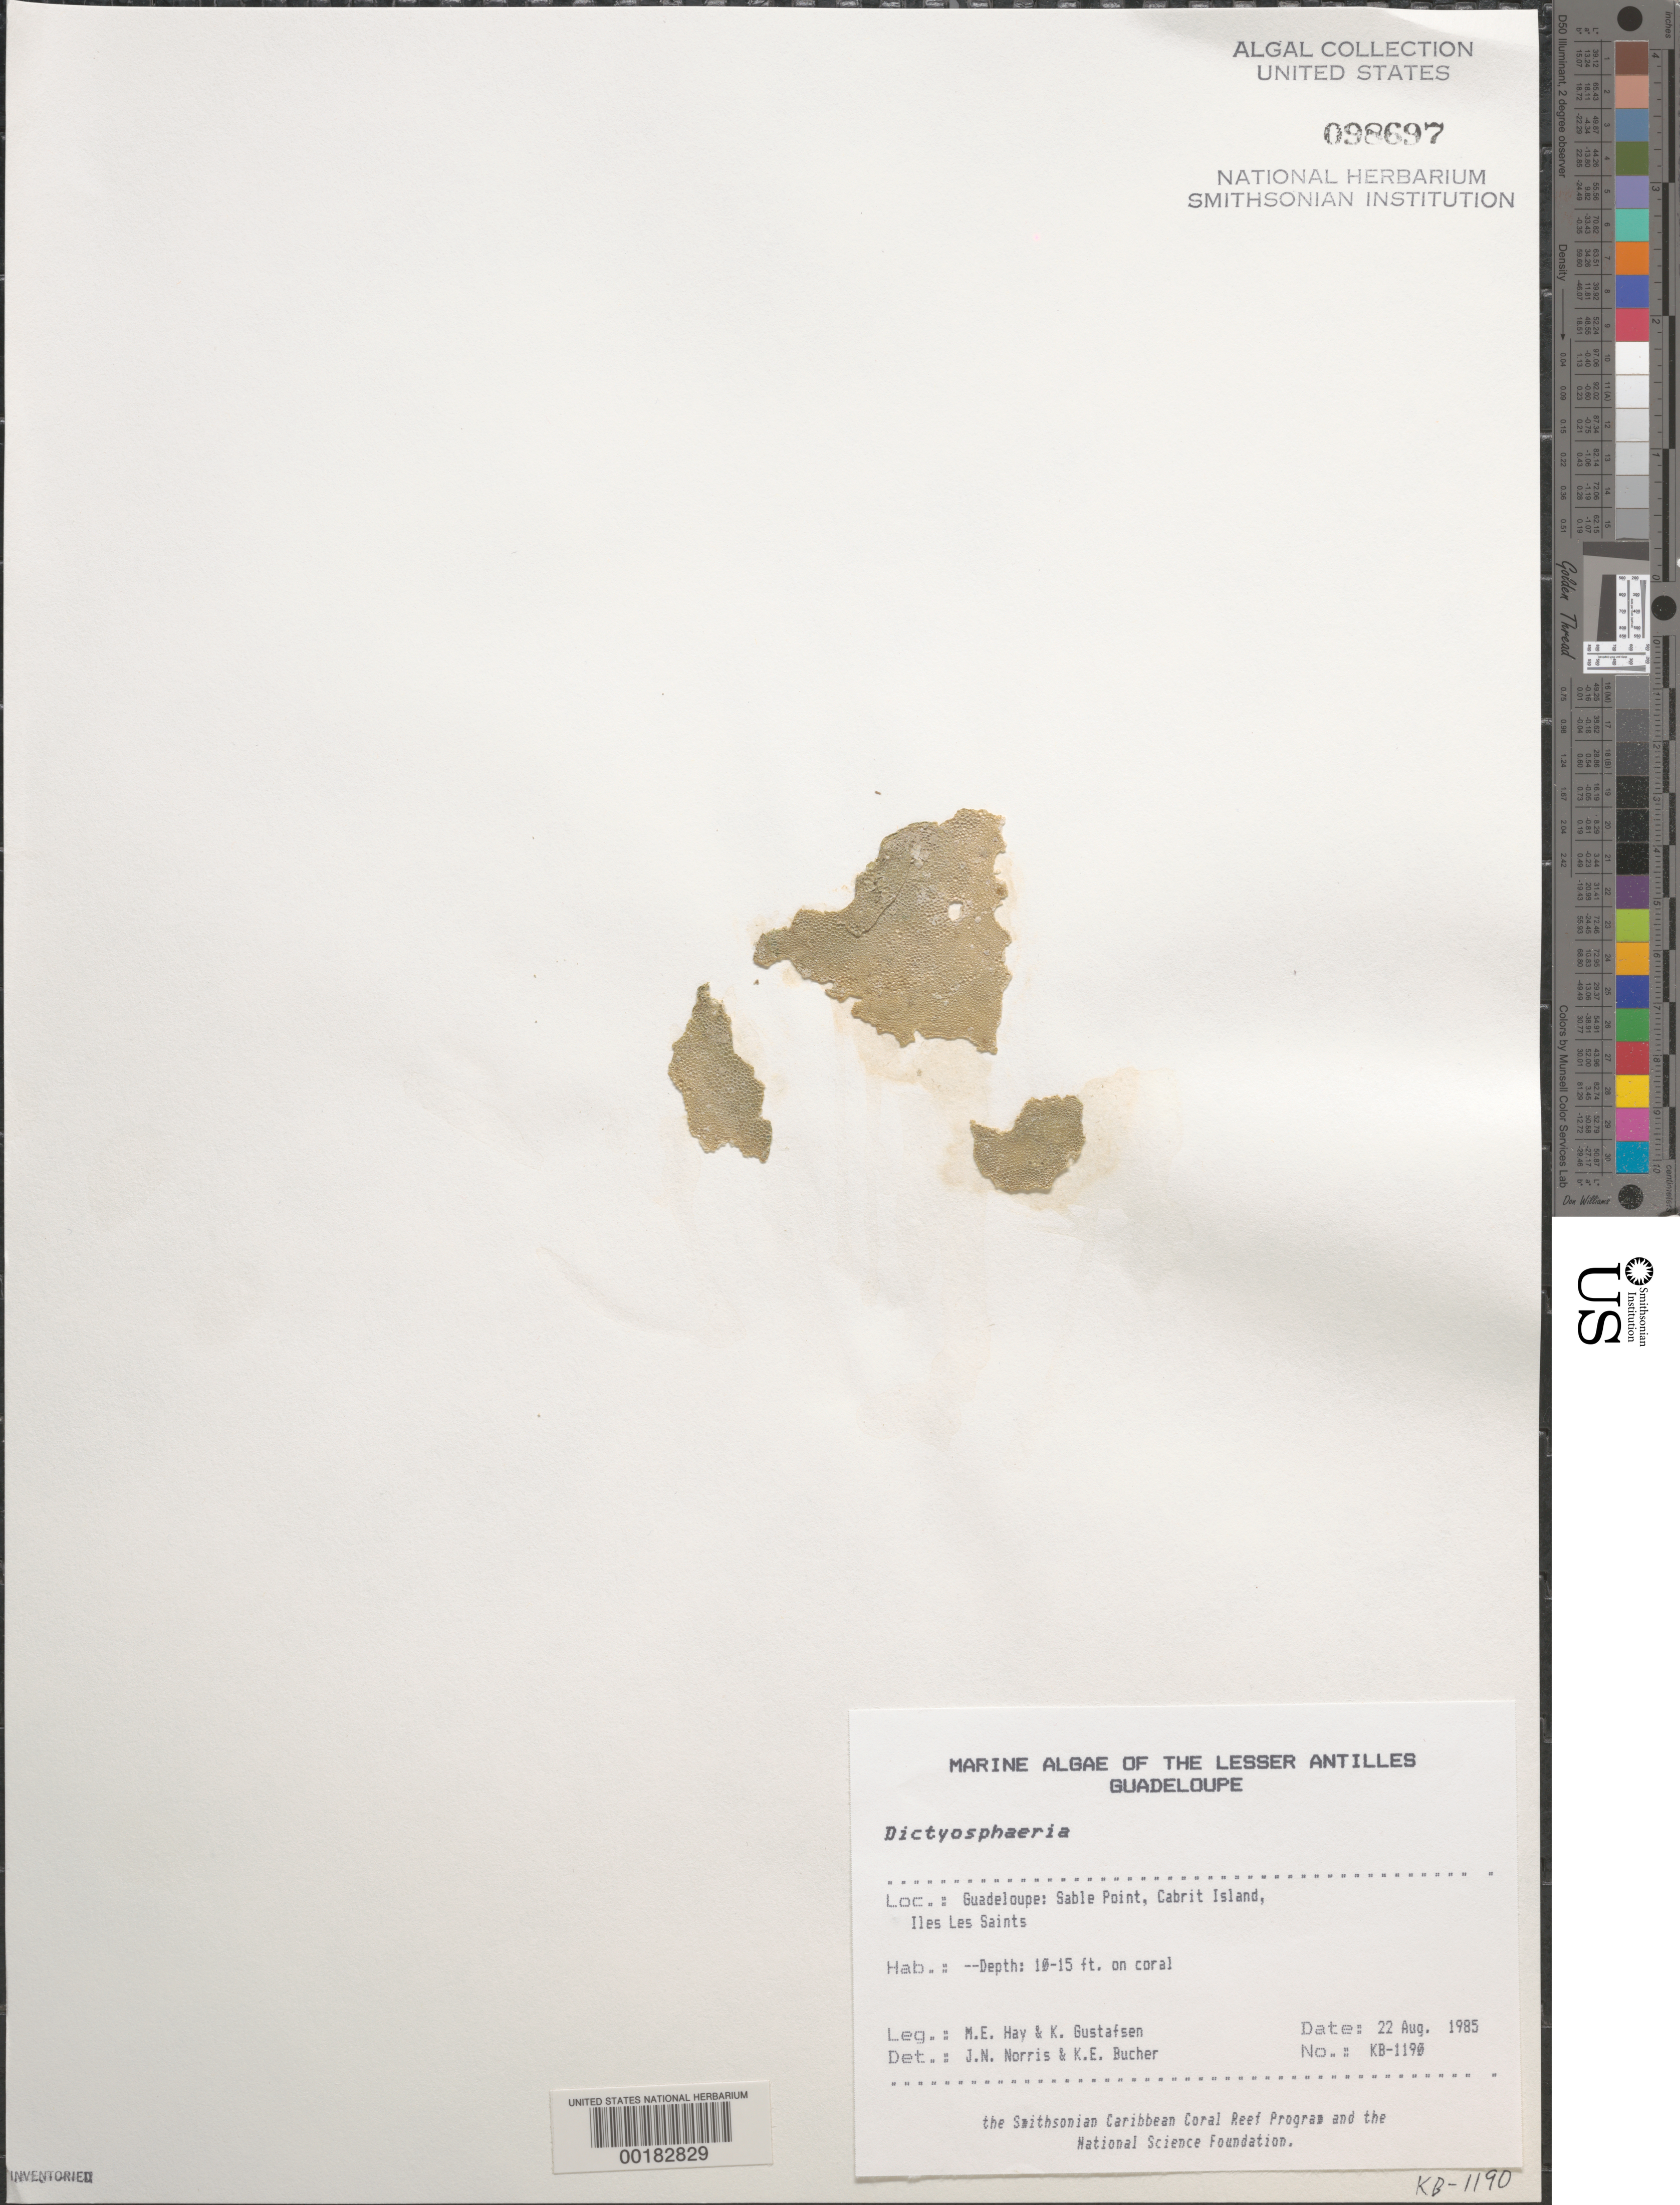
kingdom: Plantae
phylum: Chlorophyta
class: Ulvophyceae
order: Siphonocladales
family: Siphonocladaceae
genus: Dictyosphaeria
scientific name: Dictyosphaeria sp.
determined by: Norris, J. N.; Bucher, K. E.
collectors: M. E. Hay & K. Gustafson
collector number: KB-1190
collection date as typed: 22 Aug 1985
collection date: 1985-08-22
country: Guadeloupe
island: Cabrit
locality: Sable Point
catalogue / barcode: US 98697